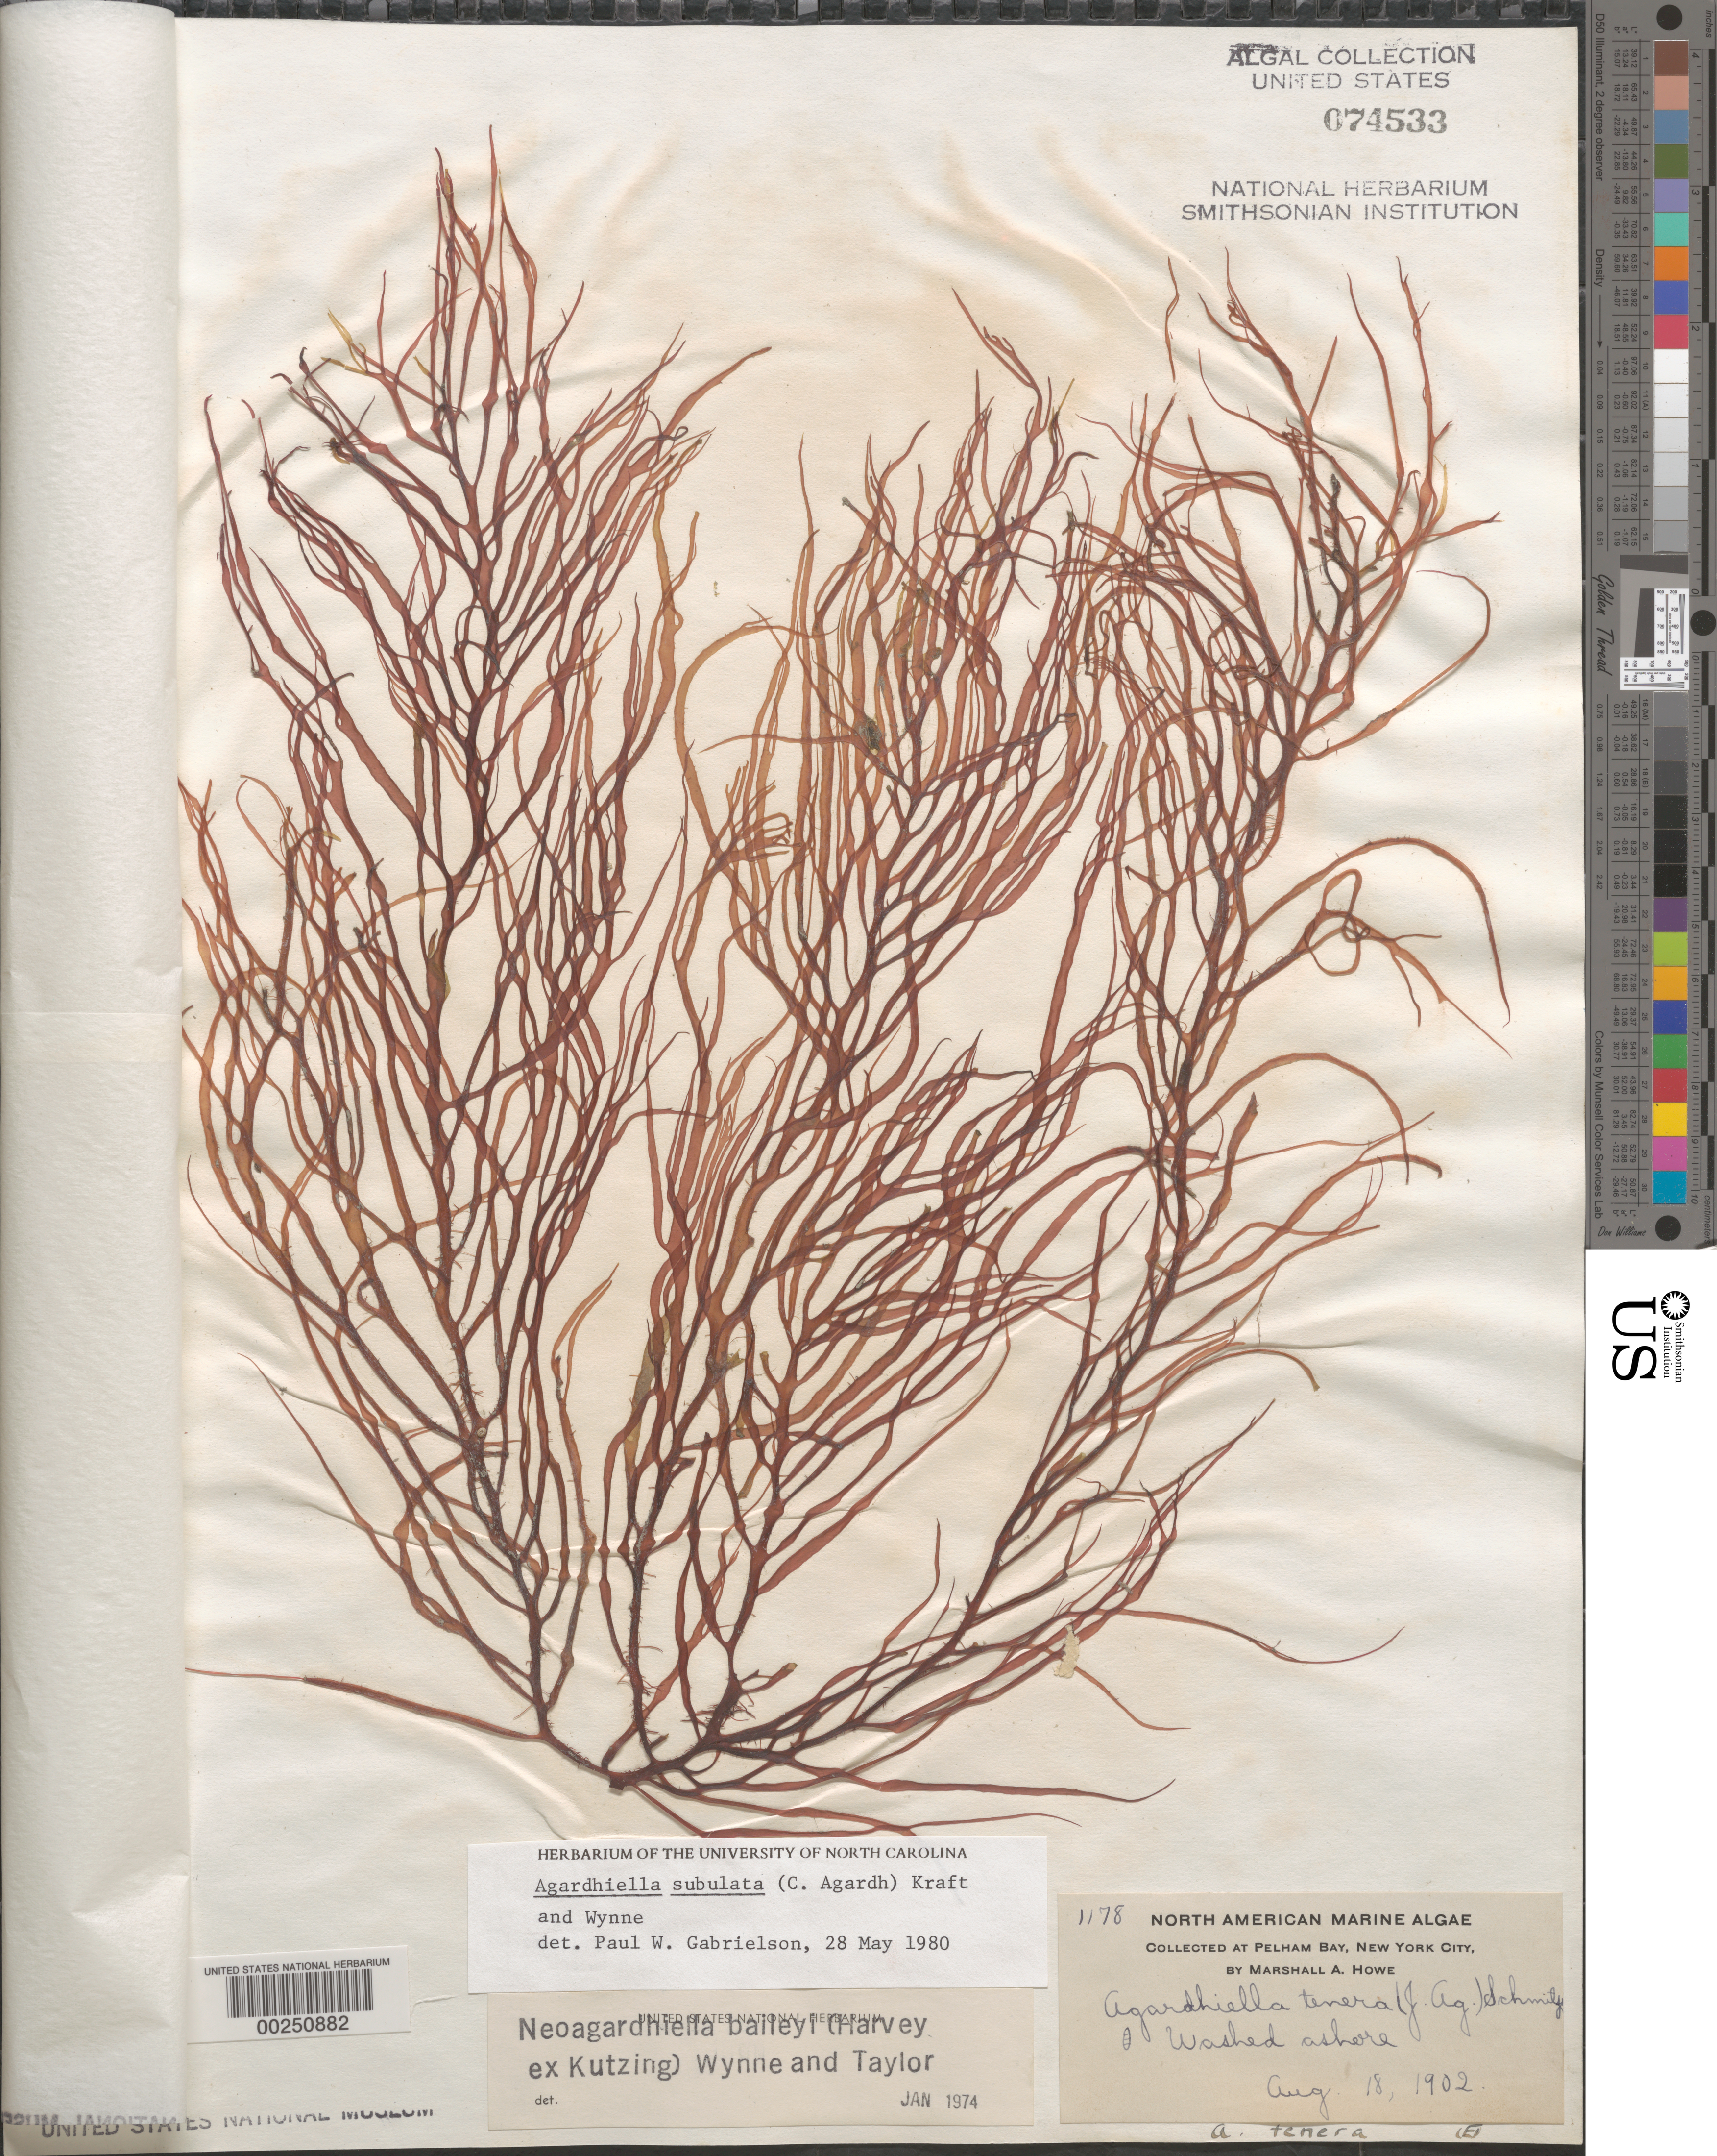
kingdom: Plantae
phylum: Rhodophyta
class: Florideophyceae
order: Gigartinales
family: Solieriaceae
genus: Agardhiella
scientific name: Agardhiella subulata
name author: (C. Agardh) G.T.Kraft & M.J. Wynne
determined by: Gabrielson, P. W.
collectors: M. A. Howe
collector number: MAH 1178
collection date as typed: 18 Aug 1902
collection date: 1902-08-18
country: United States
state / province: New York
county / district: Westchester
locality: Pelham Bay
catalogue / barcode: US 74533